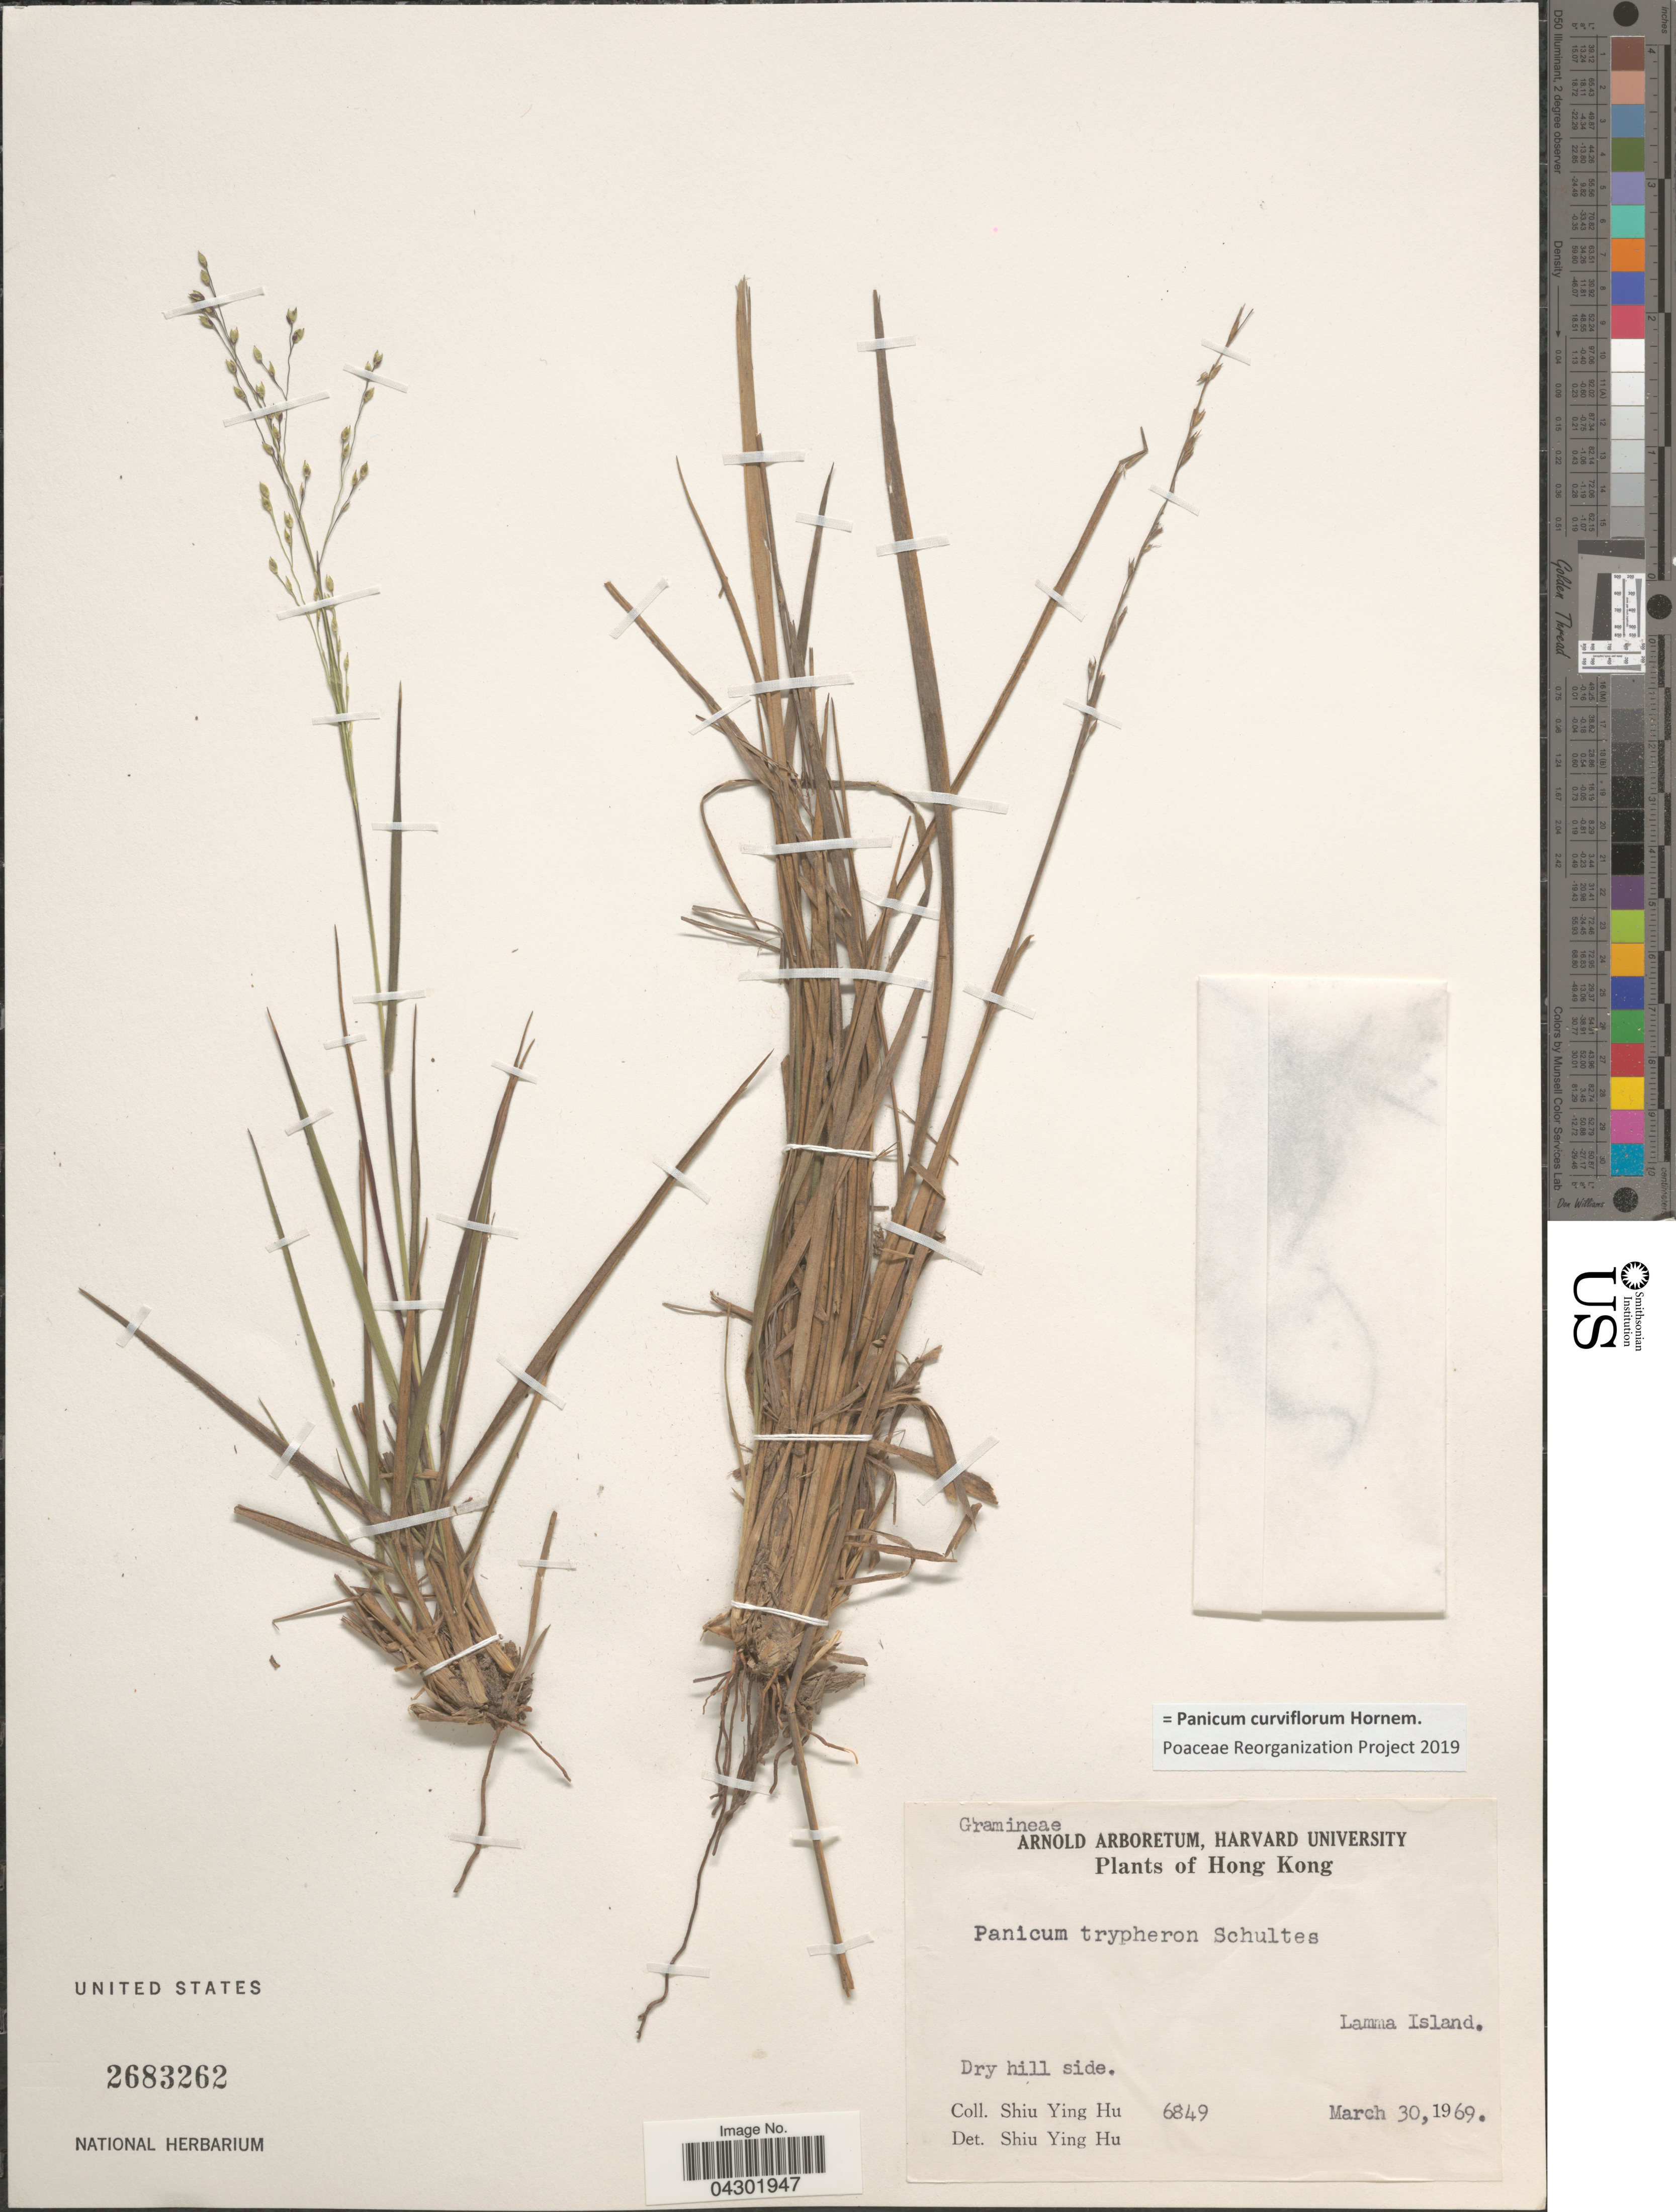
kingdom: Plantae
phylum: Tracheophyta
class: Liliopsida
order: Poales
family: Poaceae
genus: Panicum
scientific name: Panicum curviflorum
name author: Hornem.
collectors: S. Y. Hu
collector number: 6849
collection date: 1969-03-30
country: China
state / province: Hong Kong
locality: Lamma Island. Dry hill side.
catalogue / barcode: US 2683262